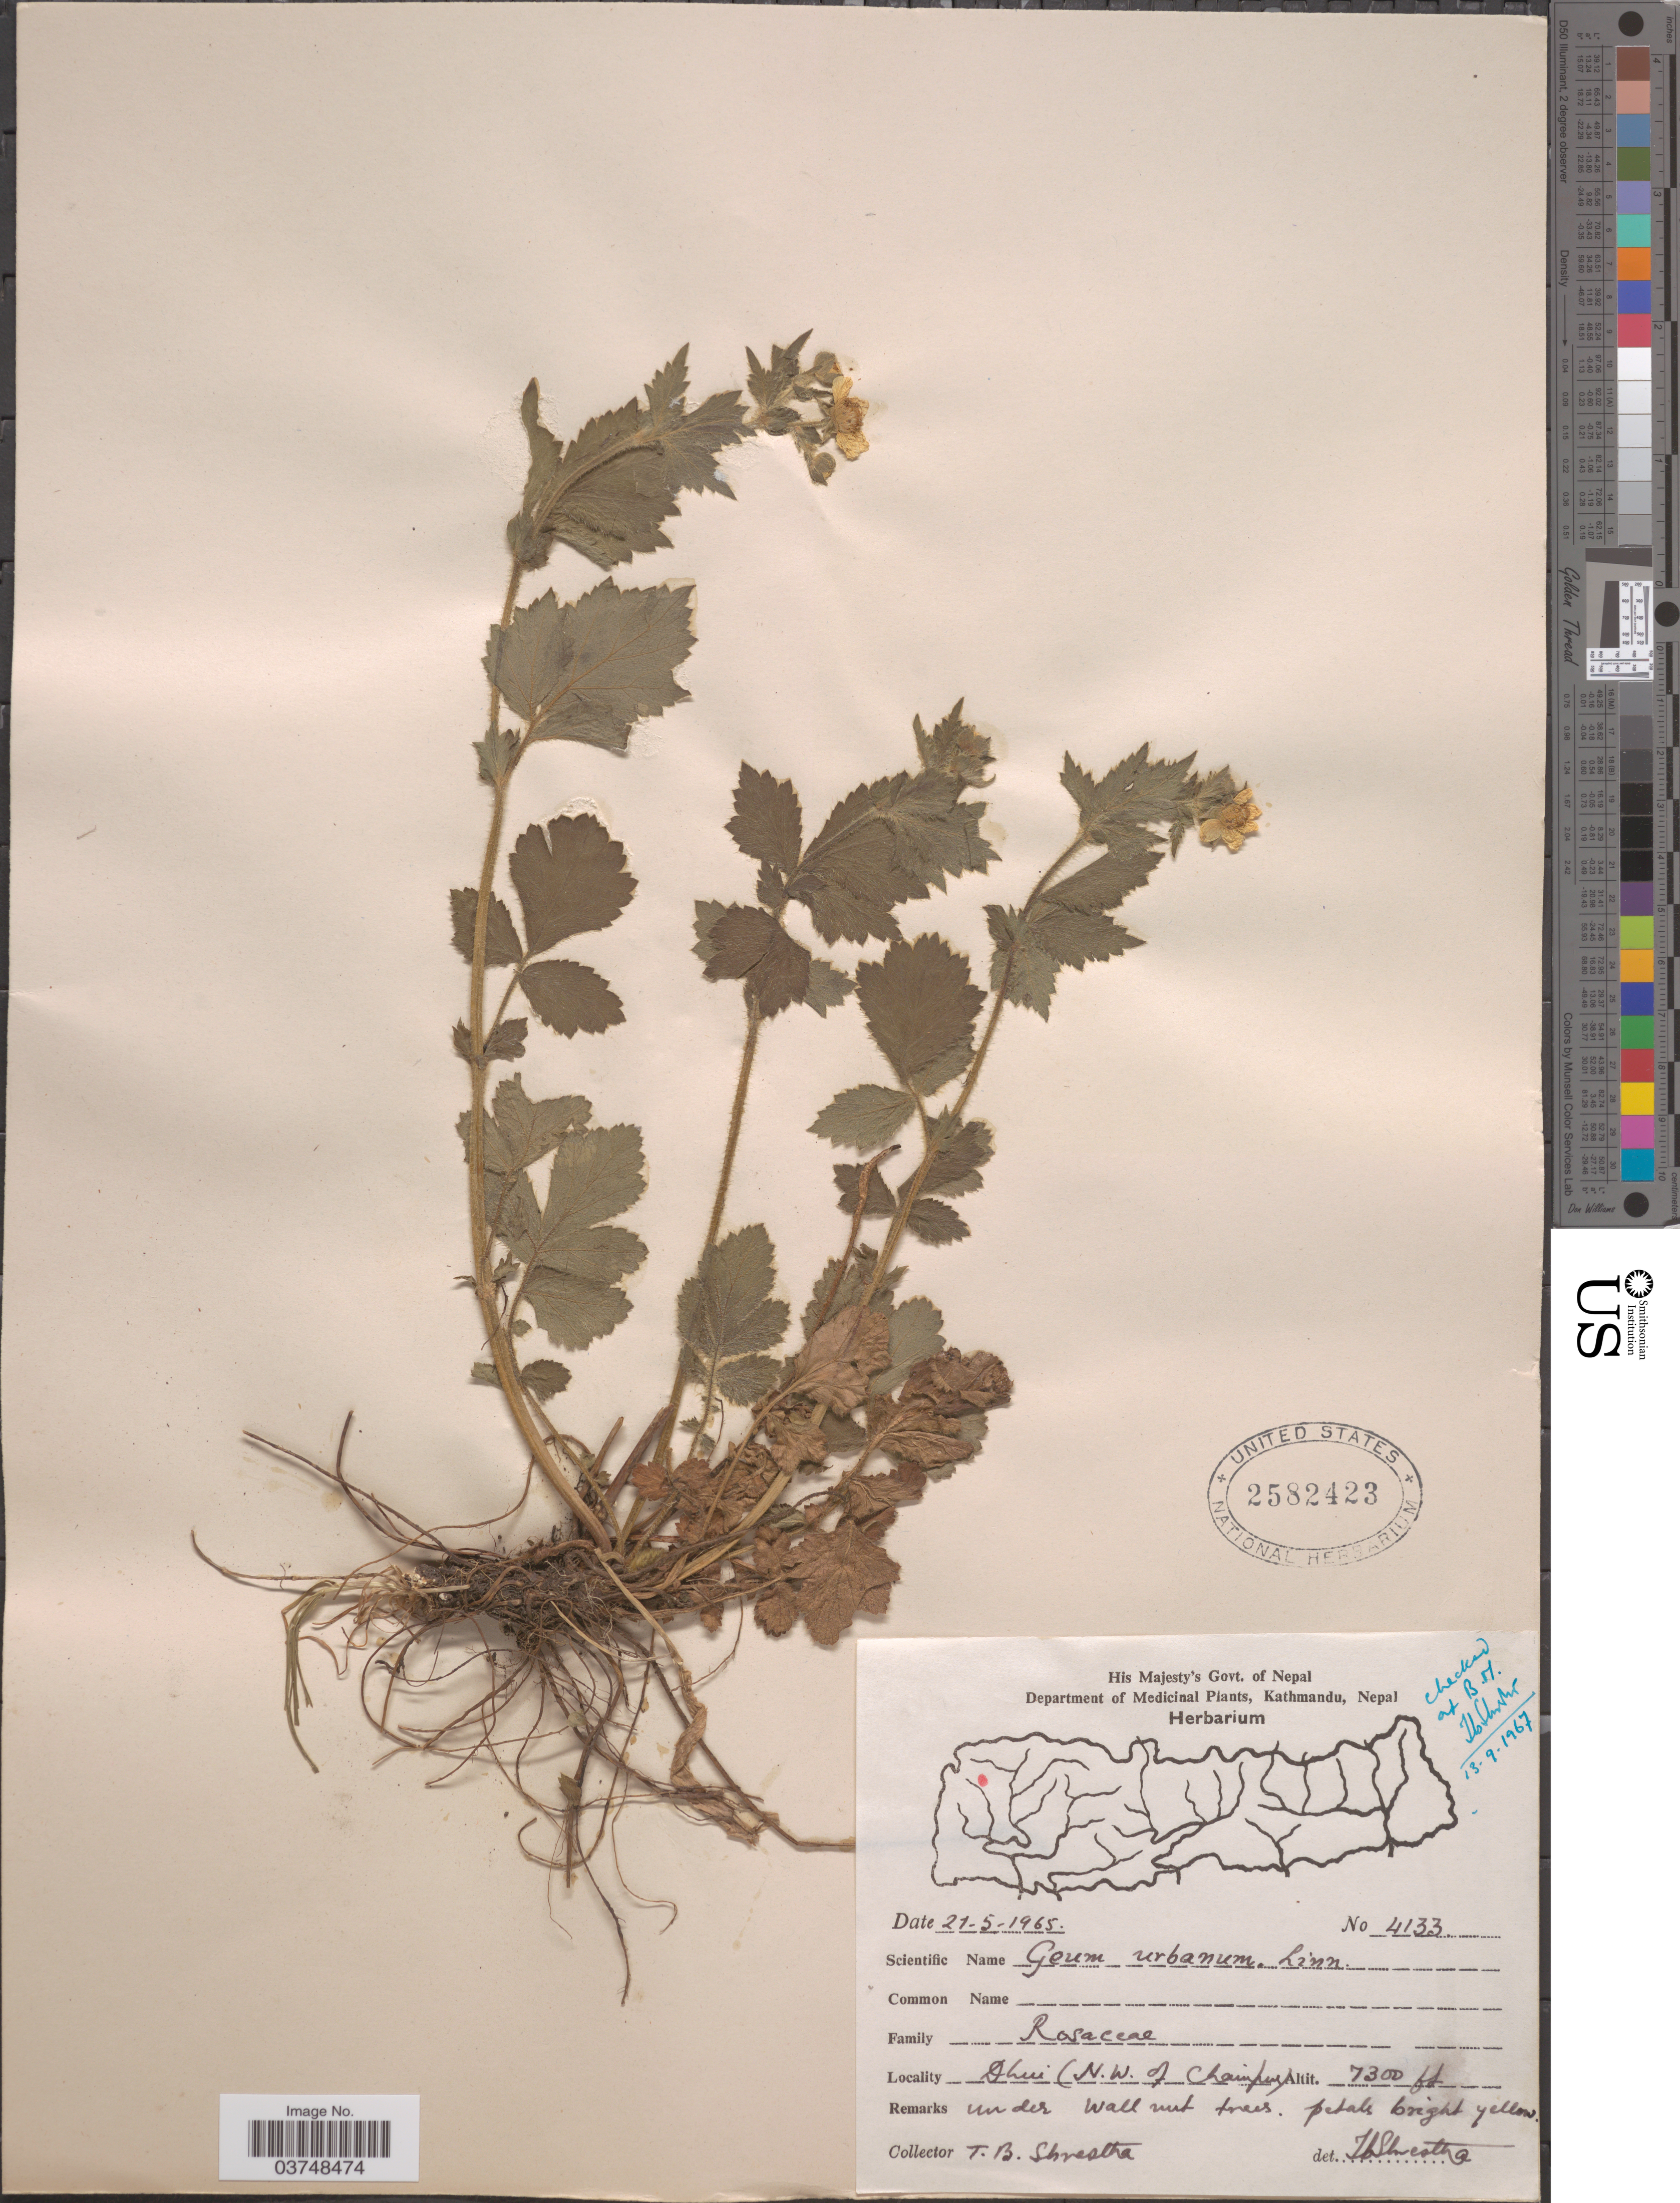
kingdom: Plantae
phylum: Tracheophyta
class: Magnoliopsida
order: Rosales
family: Rosaceae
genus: Geum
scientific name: Geum urbanum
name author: L.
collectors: T. B. Shrestha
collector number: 4133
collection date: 1965-05-21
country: Nepal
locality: Dhui (N.W. of Chainpur).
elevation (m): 2225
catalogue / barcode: US 2582423